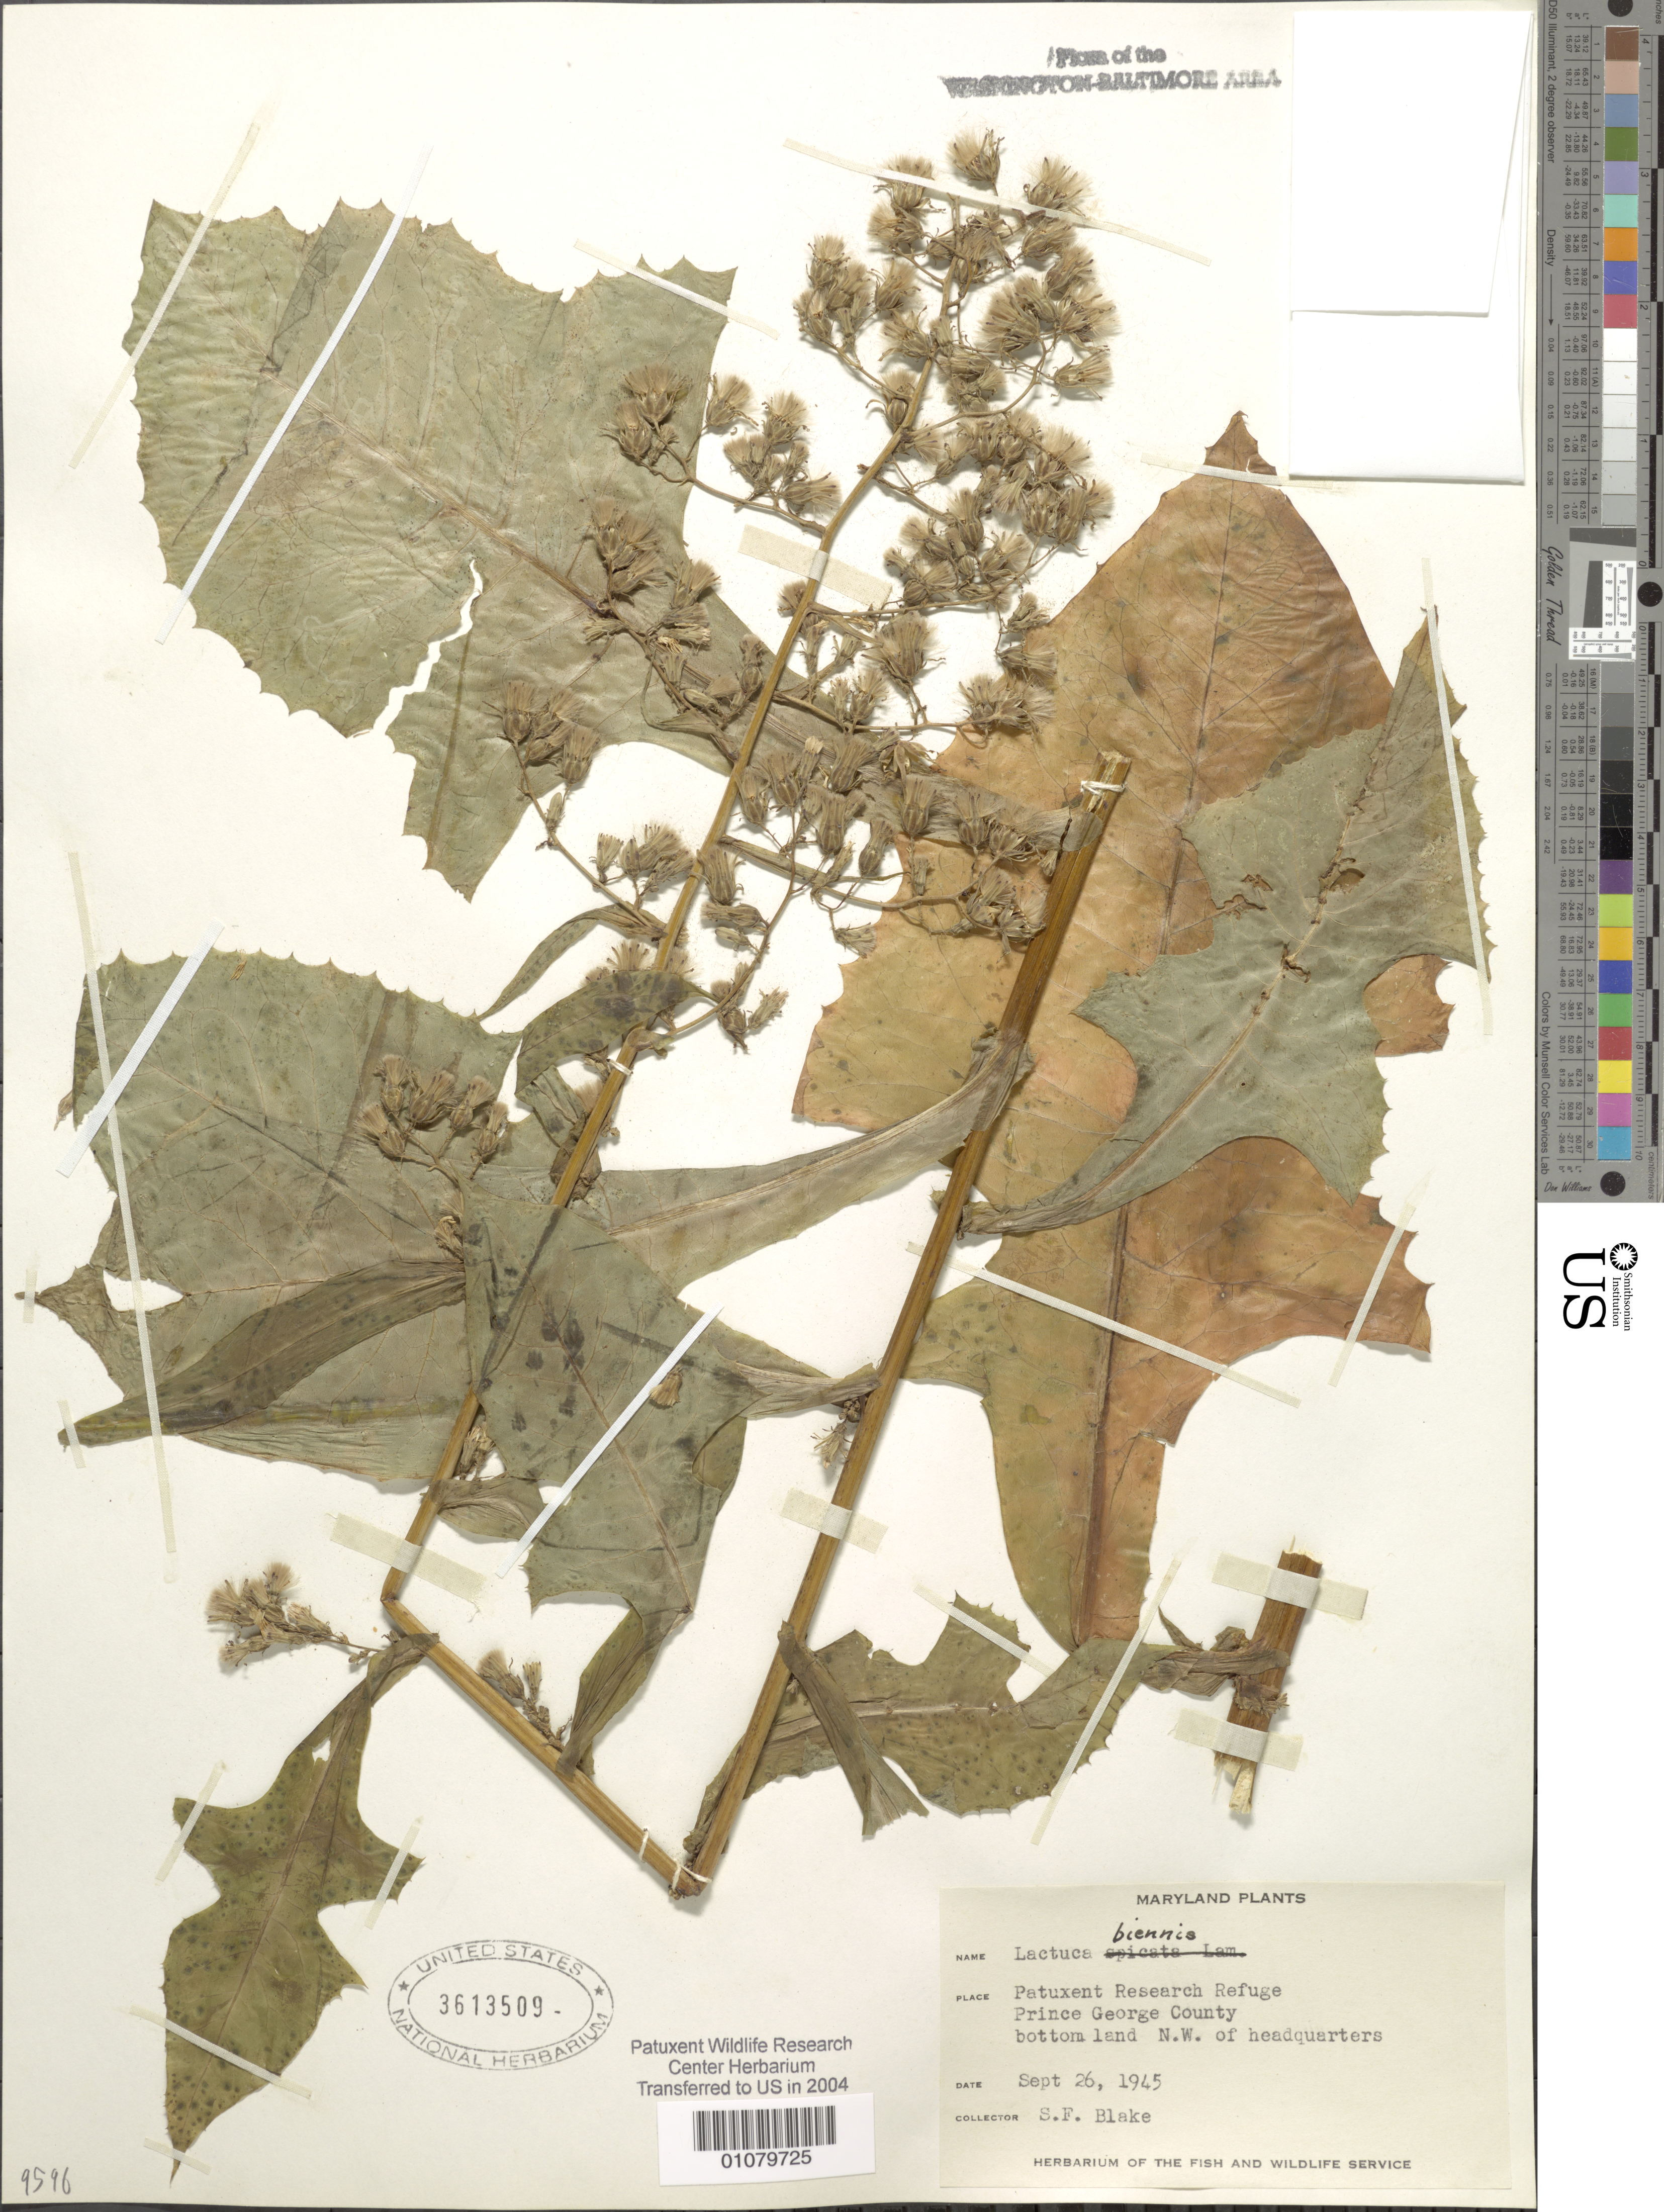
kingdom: Plantae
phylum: Tracheophyta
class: Magnoliopsida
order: Asterales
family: Asteraceae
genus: Lactuca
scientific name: Lactuca biennis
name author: (Moench) Fernald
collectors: S. Blake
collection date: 1945-09-26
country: United States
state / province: Maryland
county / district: Prince George's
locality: Patuxent Wildlife Refuge. N.W. of headquarters.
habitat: Bottomland.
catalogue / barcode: US 3613509